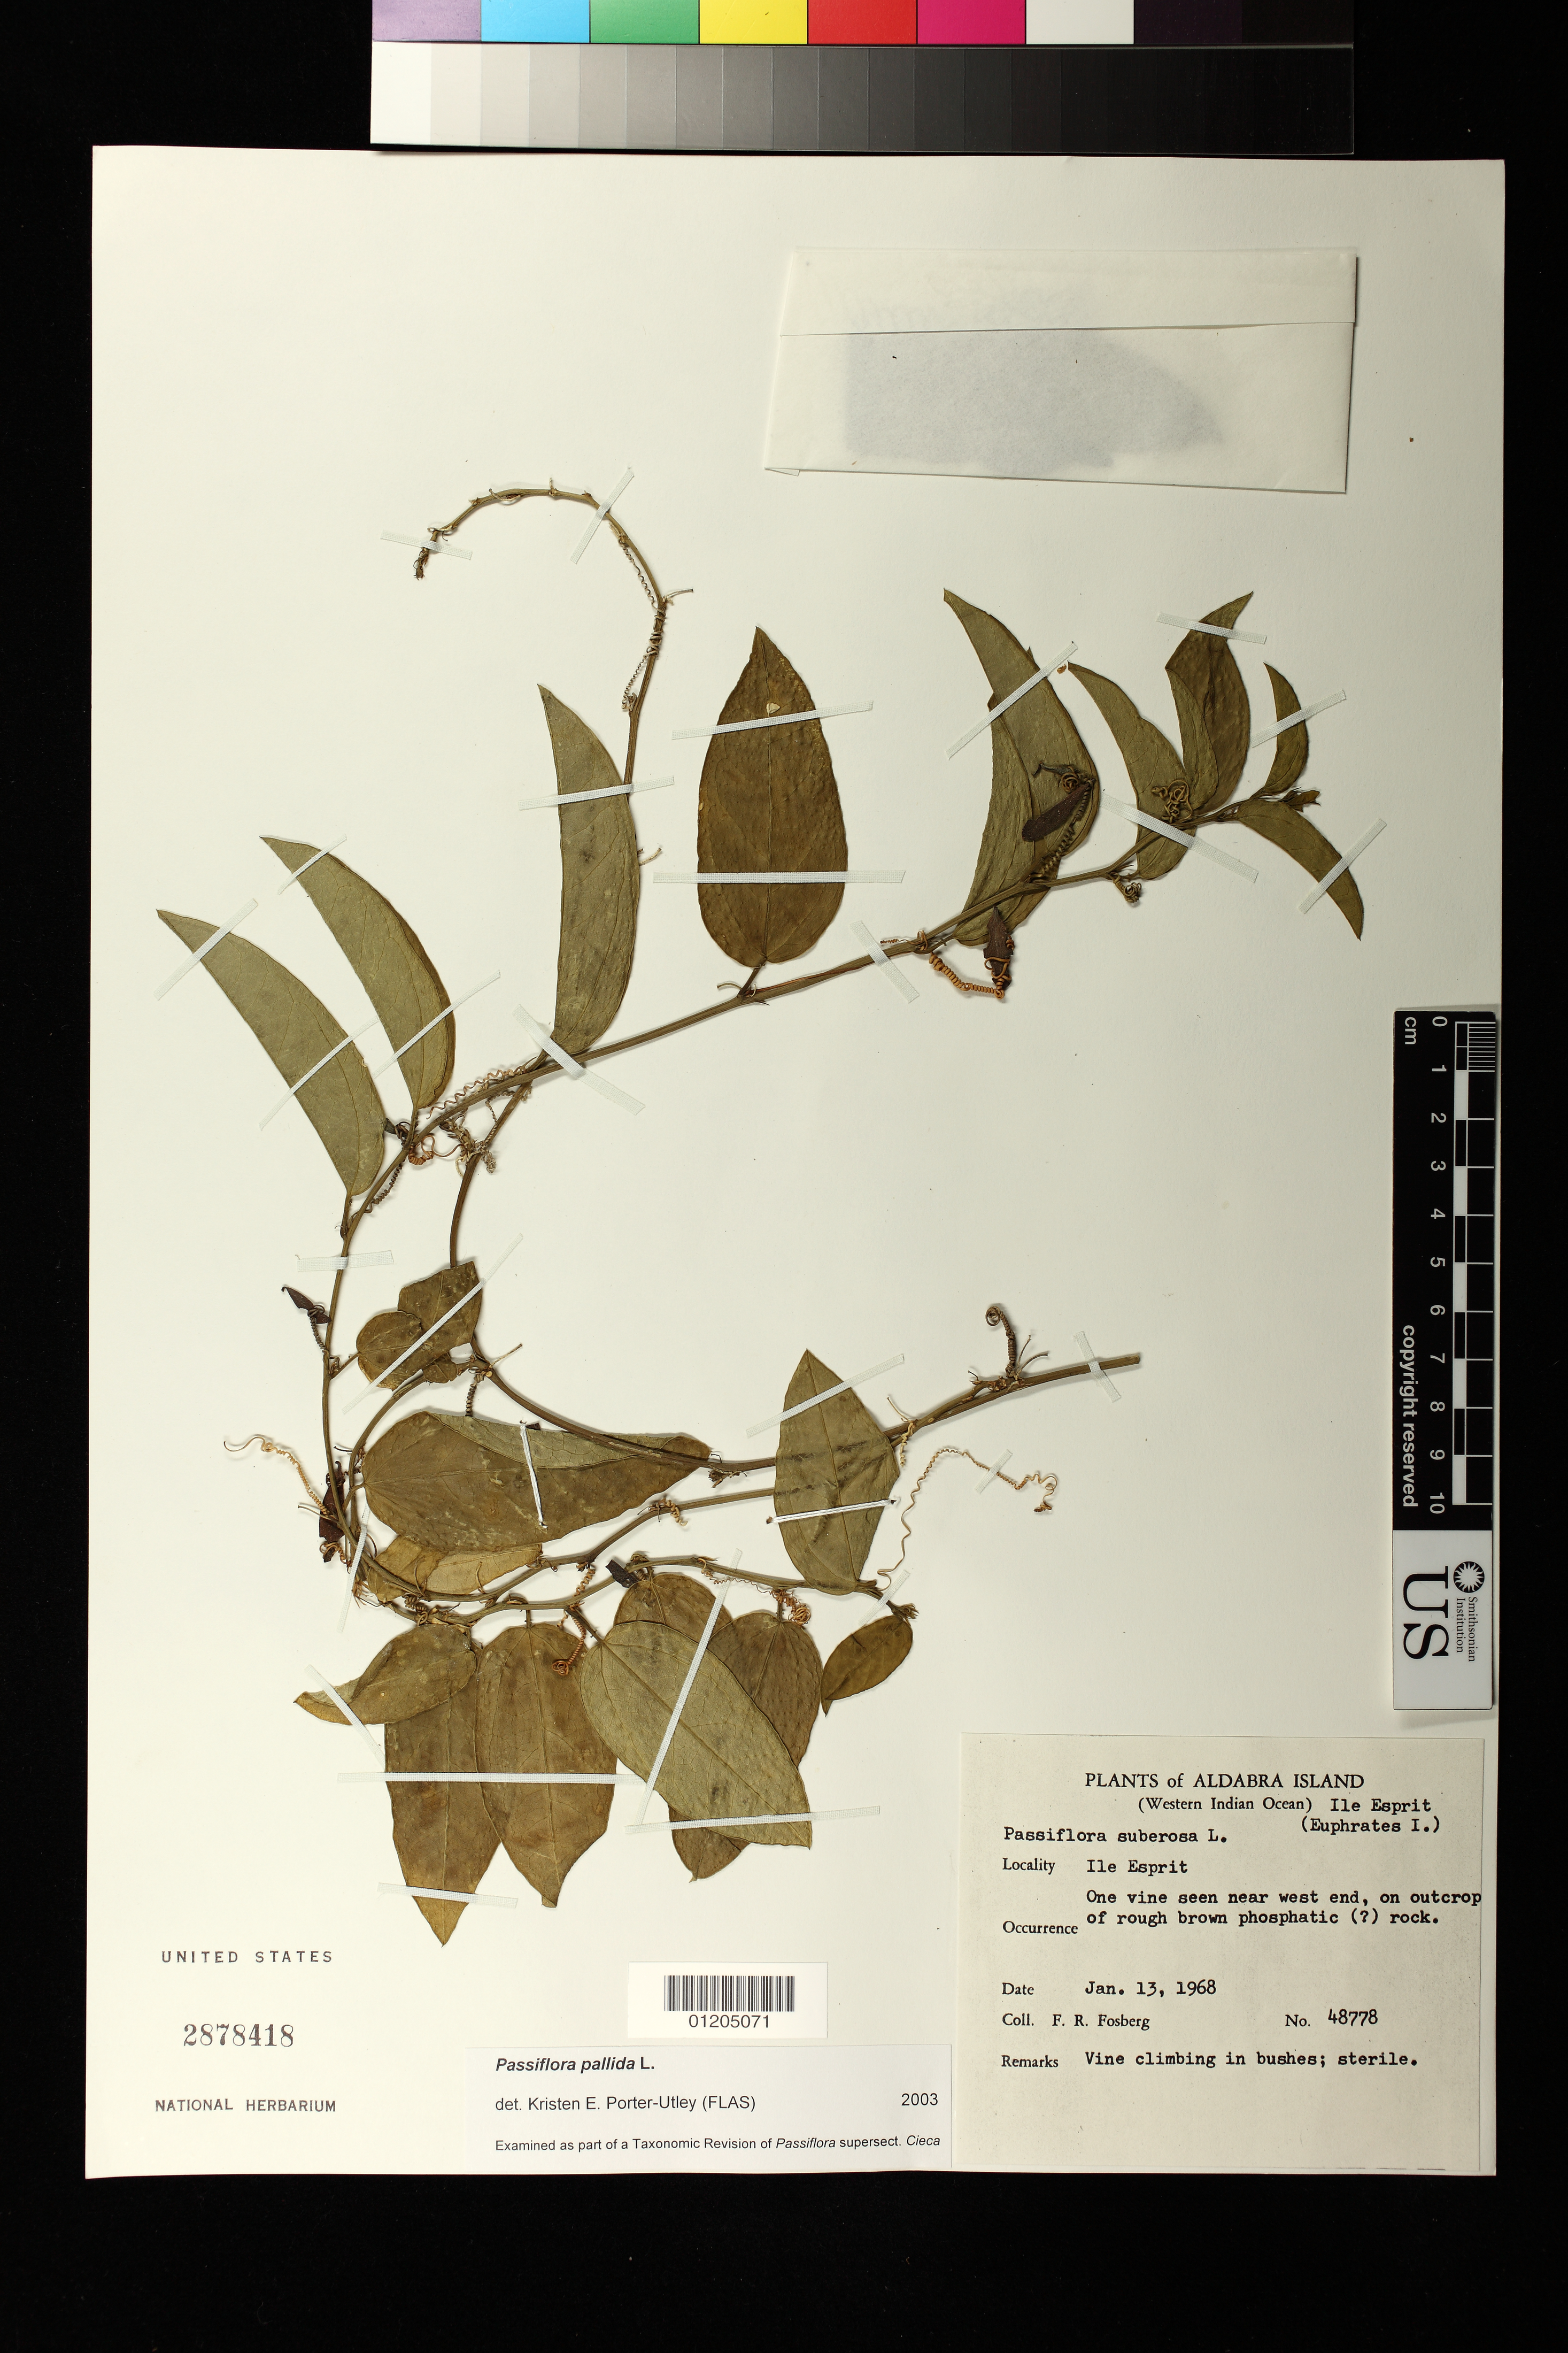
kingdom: Plantae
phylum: Tracheophyta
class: Magnoliopsida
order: Malpighiales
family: Passifloraceae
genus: Passiflora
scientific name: Passiflora pallida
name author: L.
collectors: F. R. Fosberg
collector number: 48778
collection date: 1968-01-13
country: Seychelles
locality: Aldabra, Ile Esprit (Euphrates I.)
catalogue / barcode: US 2878418